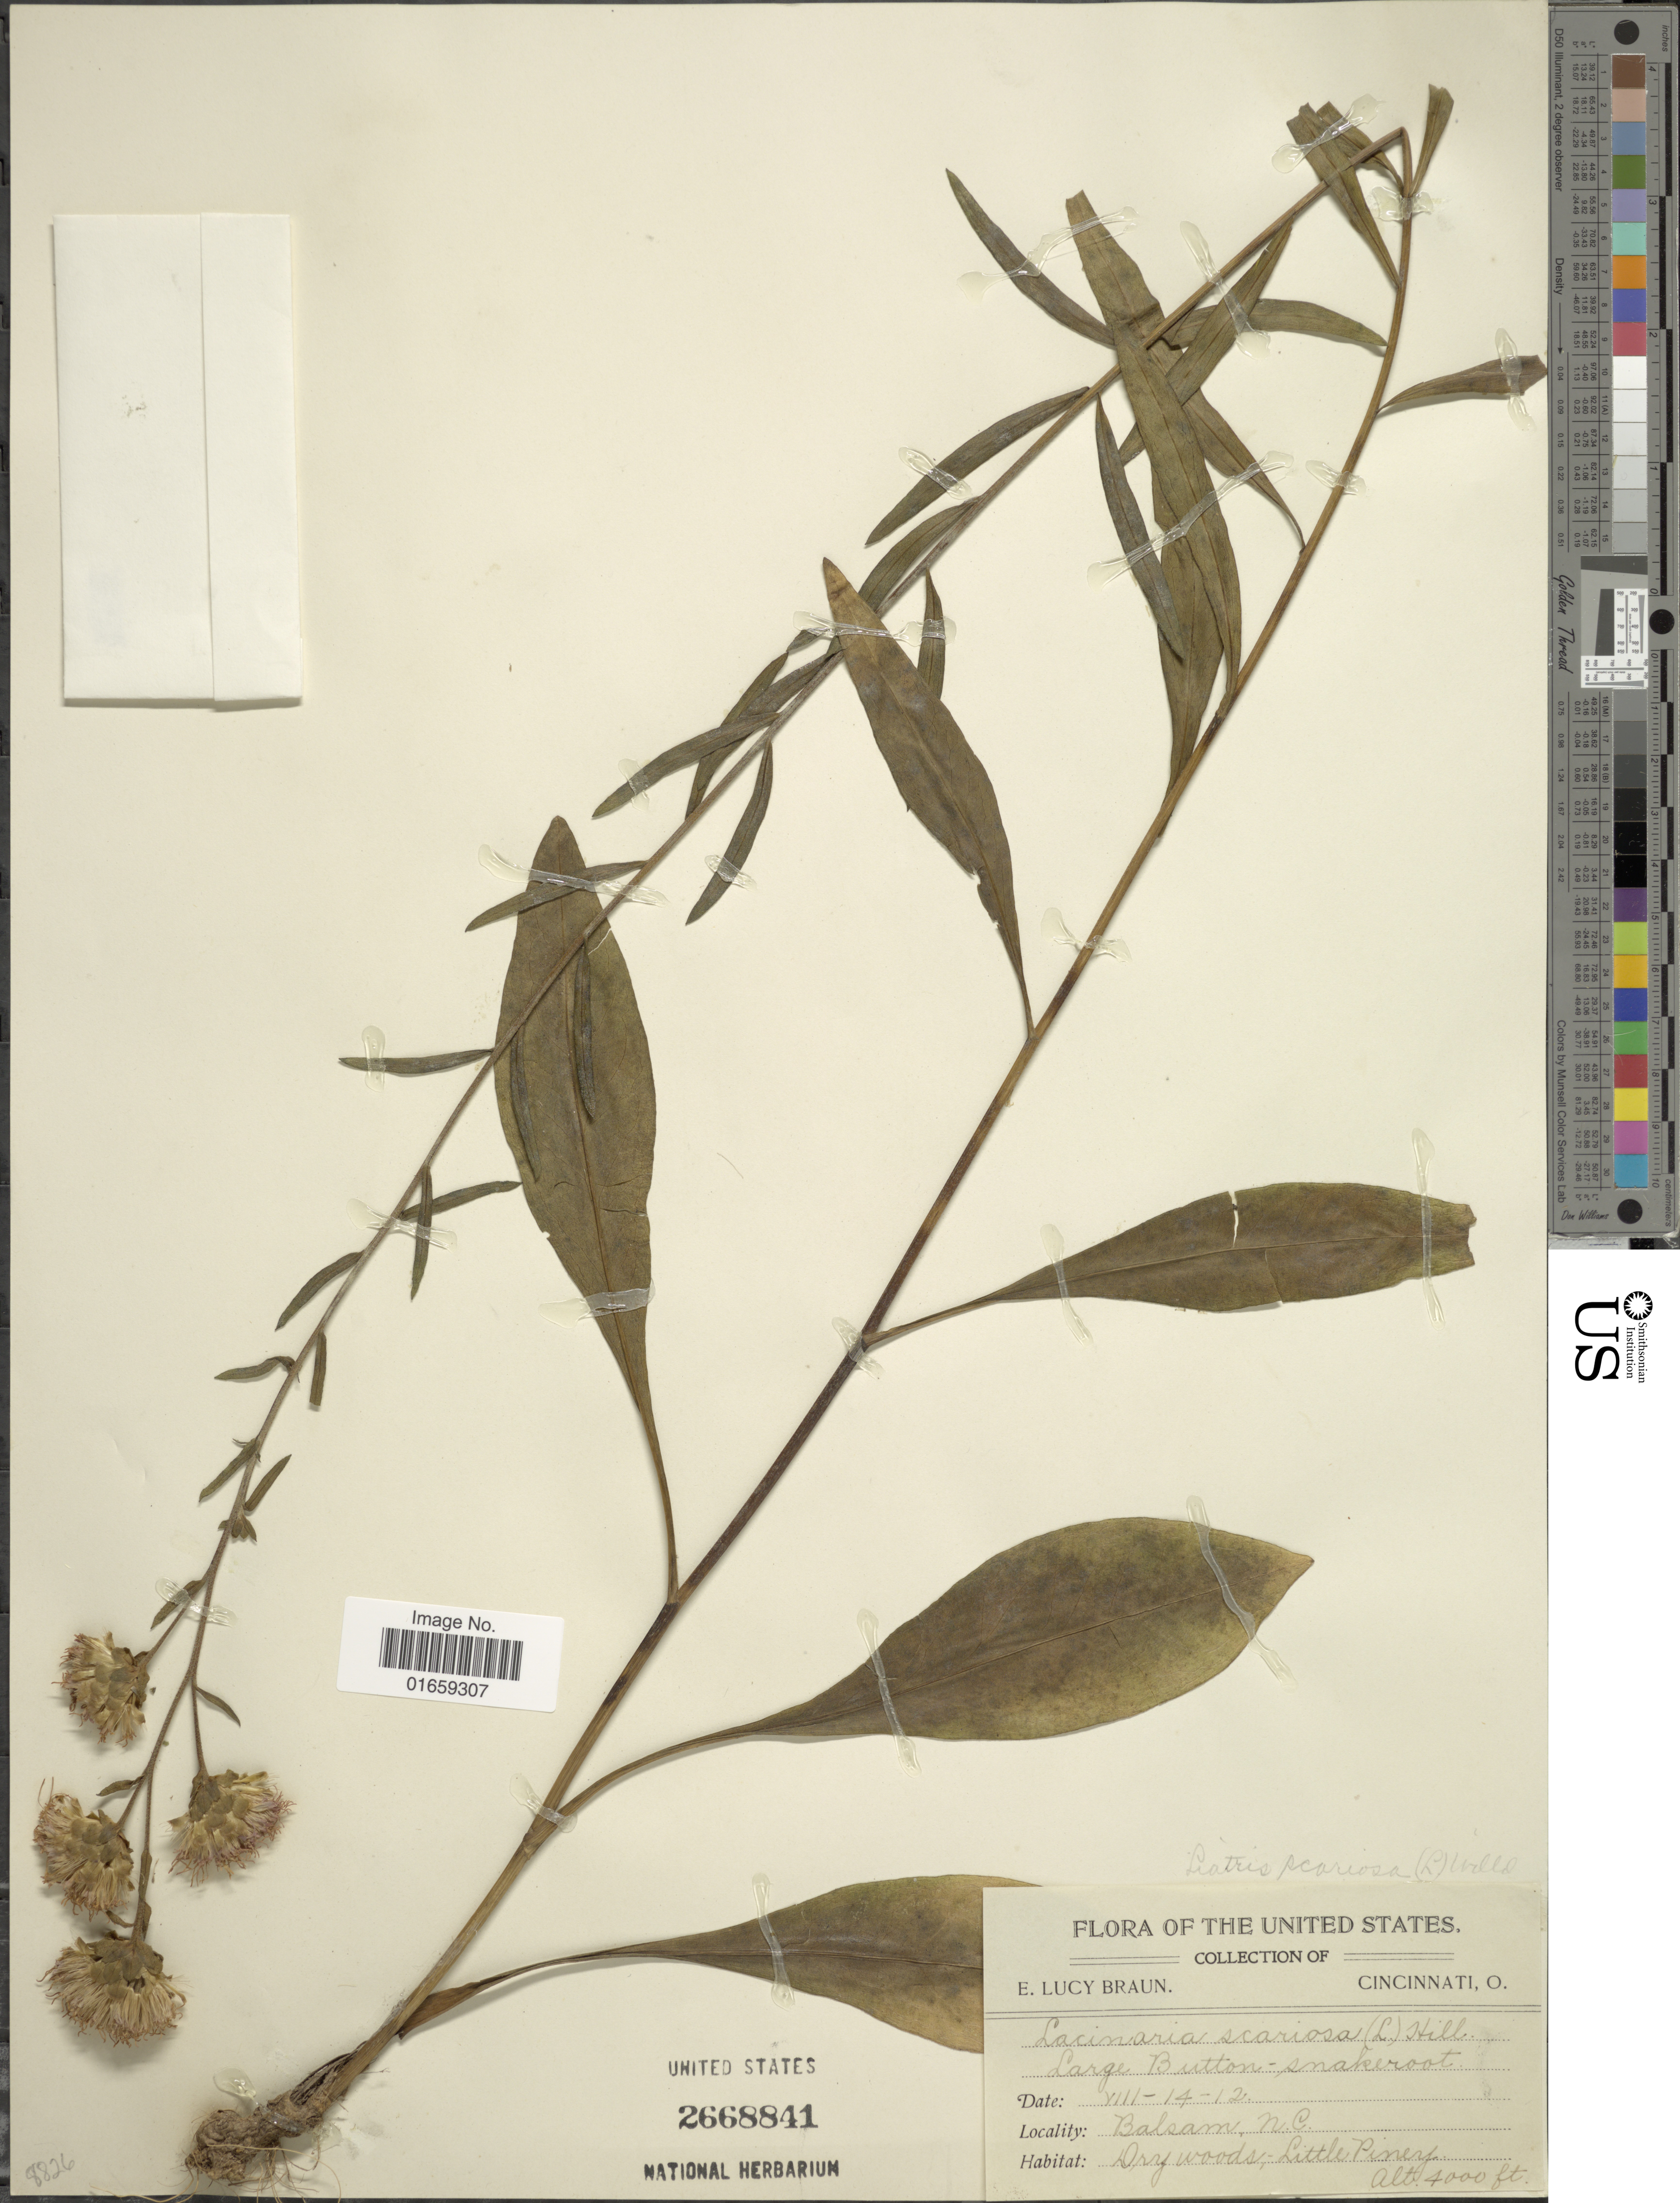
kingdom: Plantae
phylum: Tracheophyta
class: Magnoliopsida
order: Asterales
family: Asteraceae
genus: Liatris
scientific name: Liatris scariosa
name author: (L.) Willd.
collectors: E. L. Braun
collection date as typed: Transcribed d/m/y: 14/8/12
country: United States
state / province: North Carolina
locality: Balsam, N. C.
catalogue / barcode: US 2668841